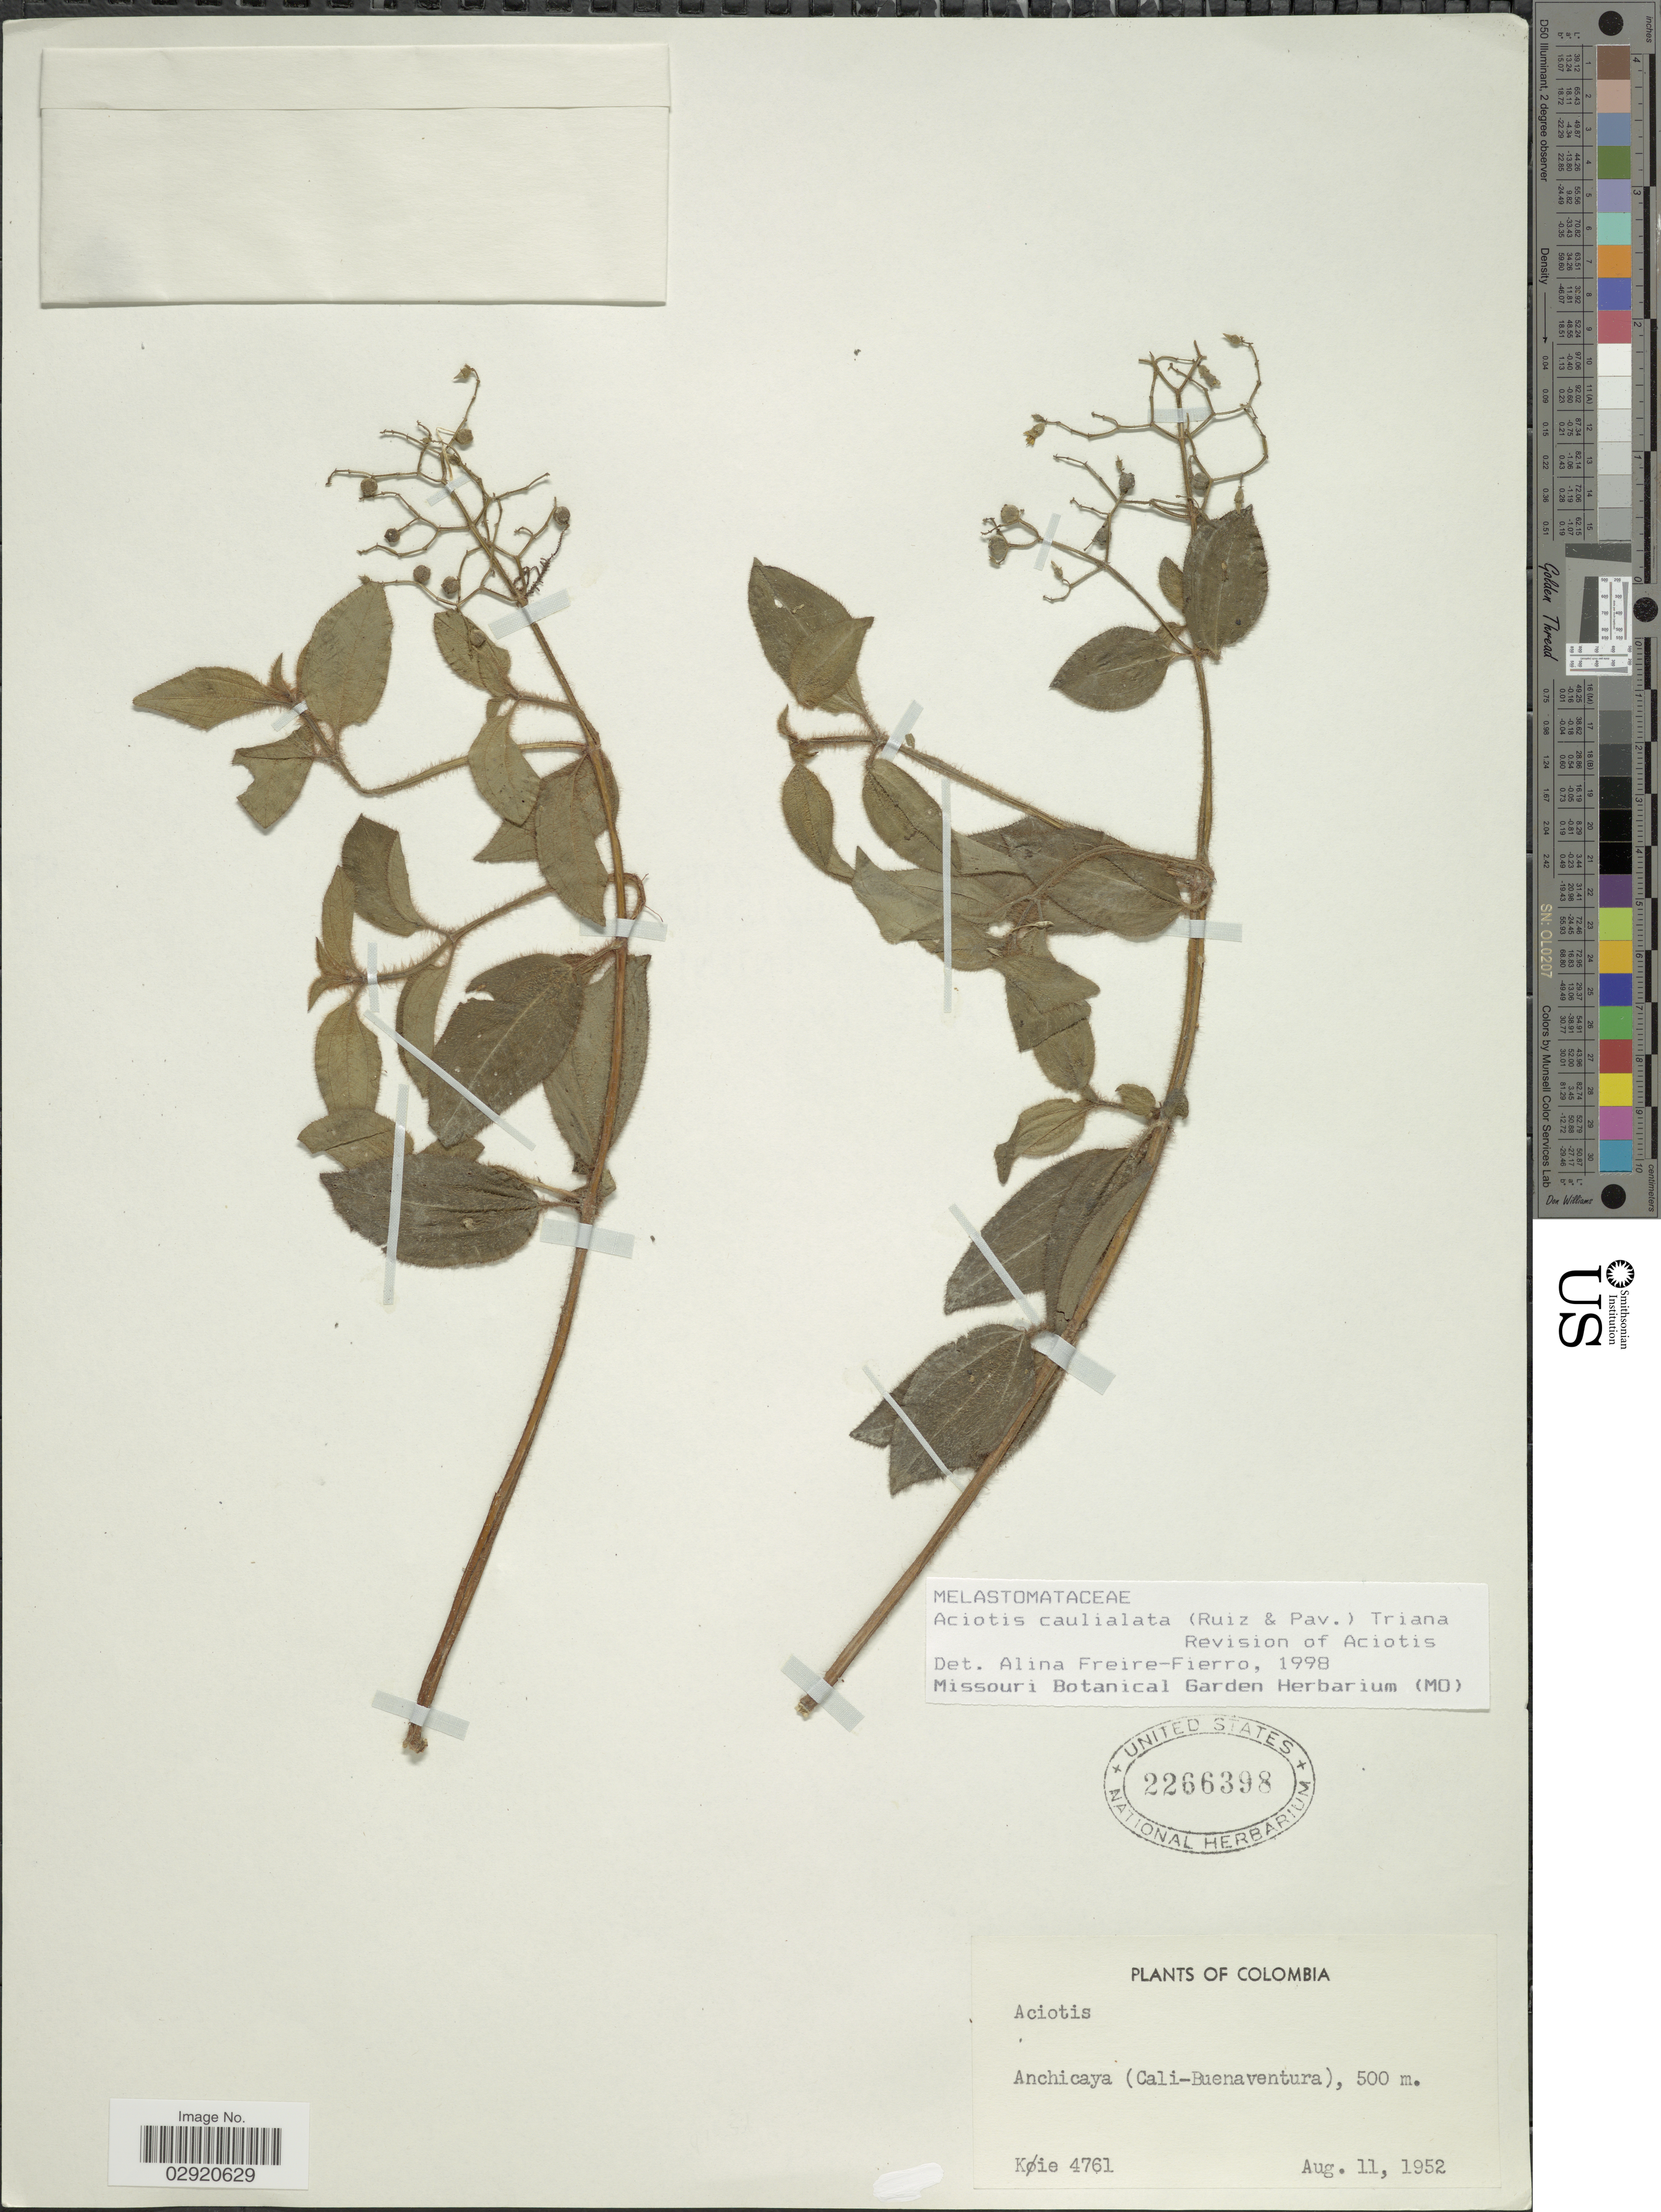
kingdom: Plantae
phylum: Tracheophyta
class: Magnoliopsida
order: Myrtales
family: Melastomataceae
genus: Aciotis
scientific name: Aciotis rubricaulis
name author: (Mart. ex DC.) Triana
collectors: Køie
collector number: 4761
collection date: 1952-08-11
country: Colombia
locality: Anchicaya (Cali-Buenaventura).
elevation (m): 500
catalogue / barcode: US 2266398